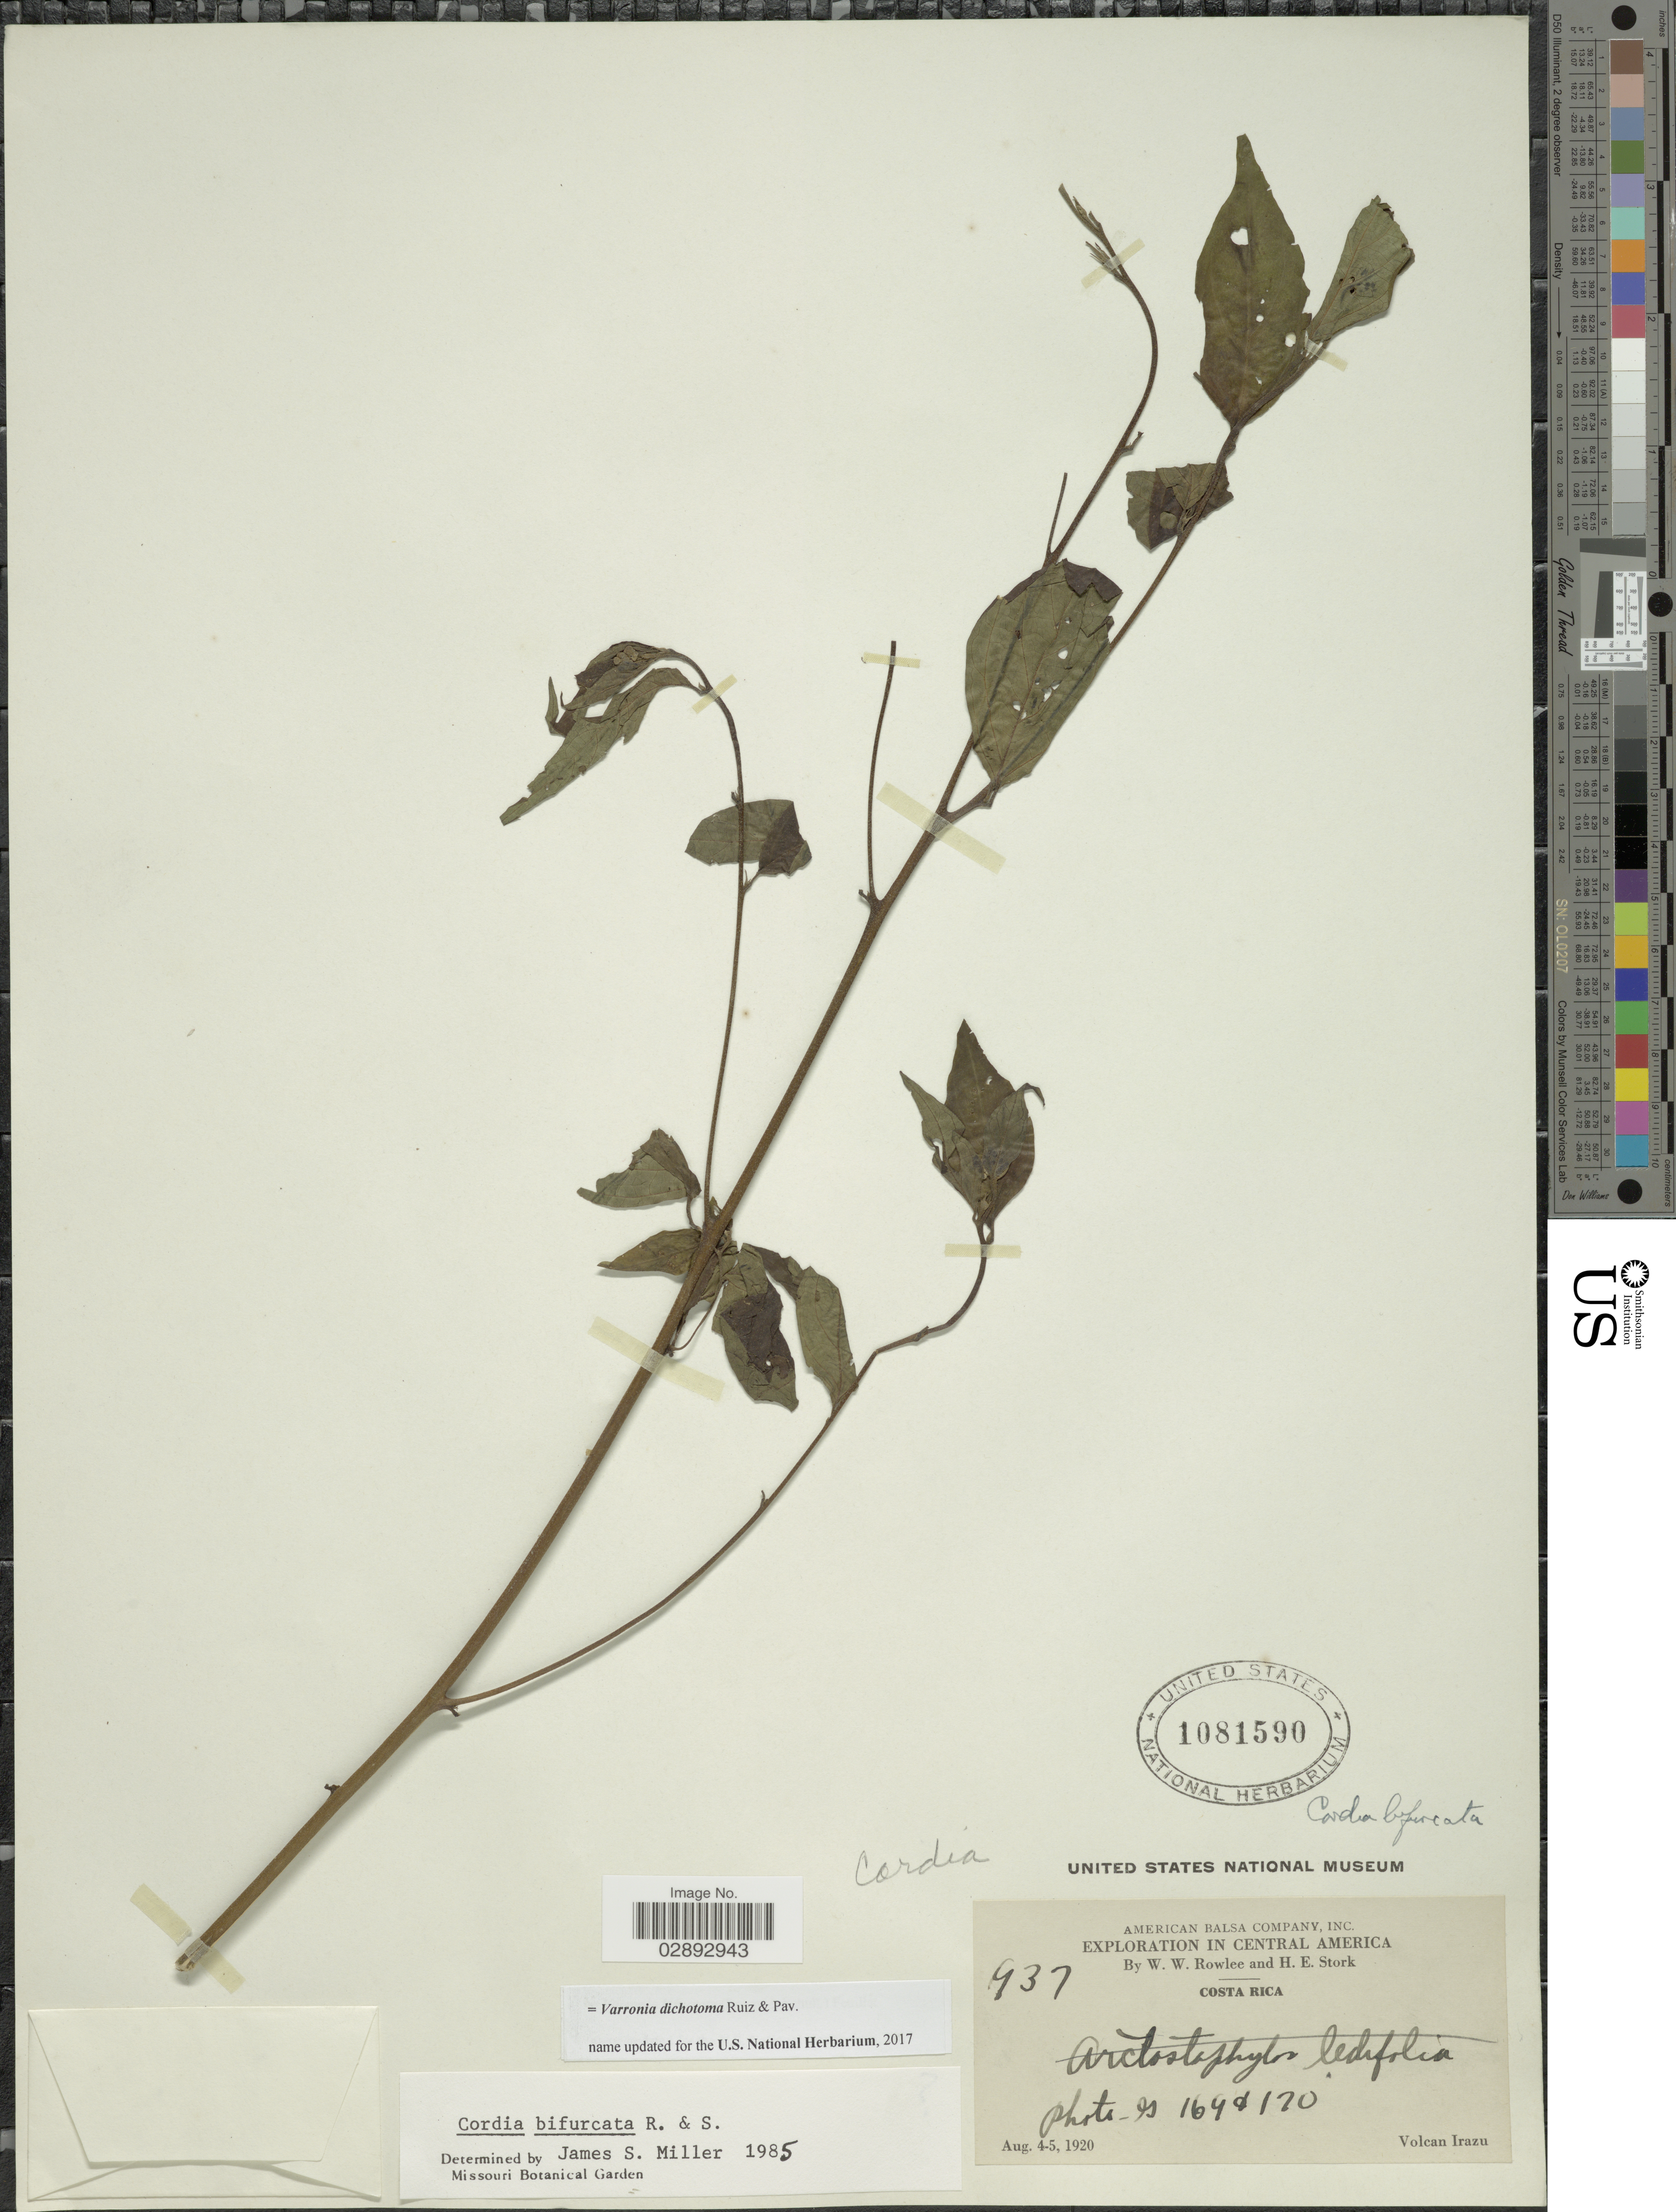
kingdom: Plantae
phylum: Tracheophyta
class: Magnoliopsida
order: Boraginales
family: Cordiaceae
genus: Varronia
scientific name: Varronia dichotoma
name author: Ruiz & Pav.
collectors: W. W. Rowlee & H. E. Stork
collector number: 937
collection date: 1920-08-04/1920-08-05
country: Costa Rica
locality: Volcan Irazu.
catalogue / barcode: US 1081590